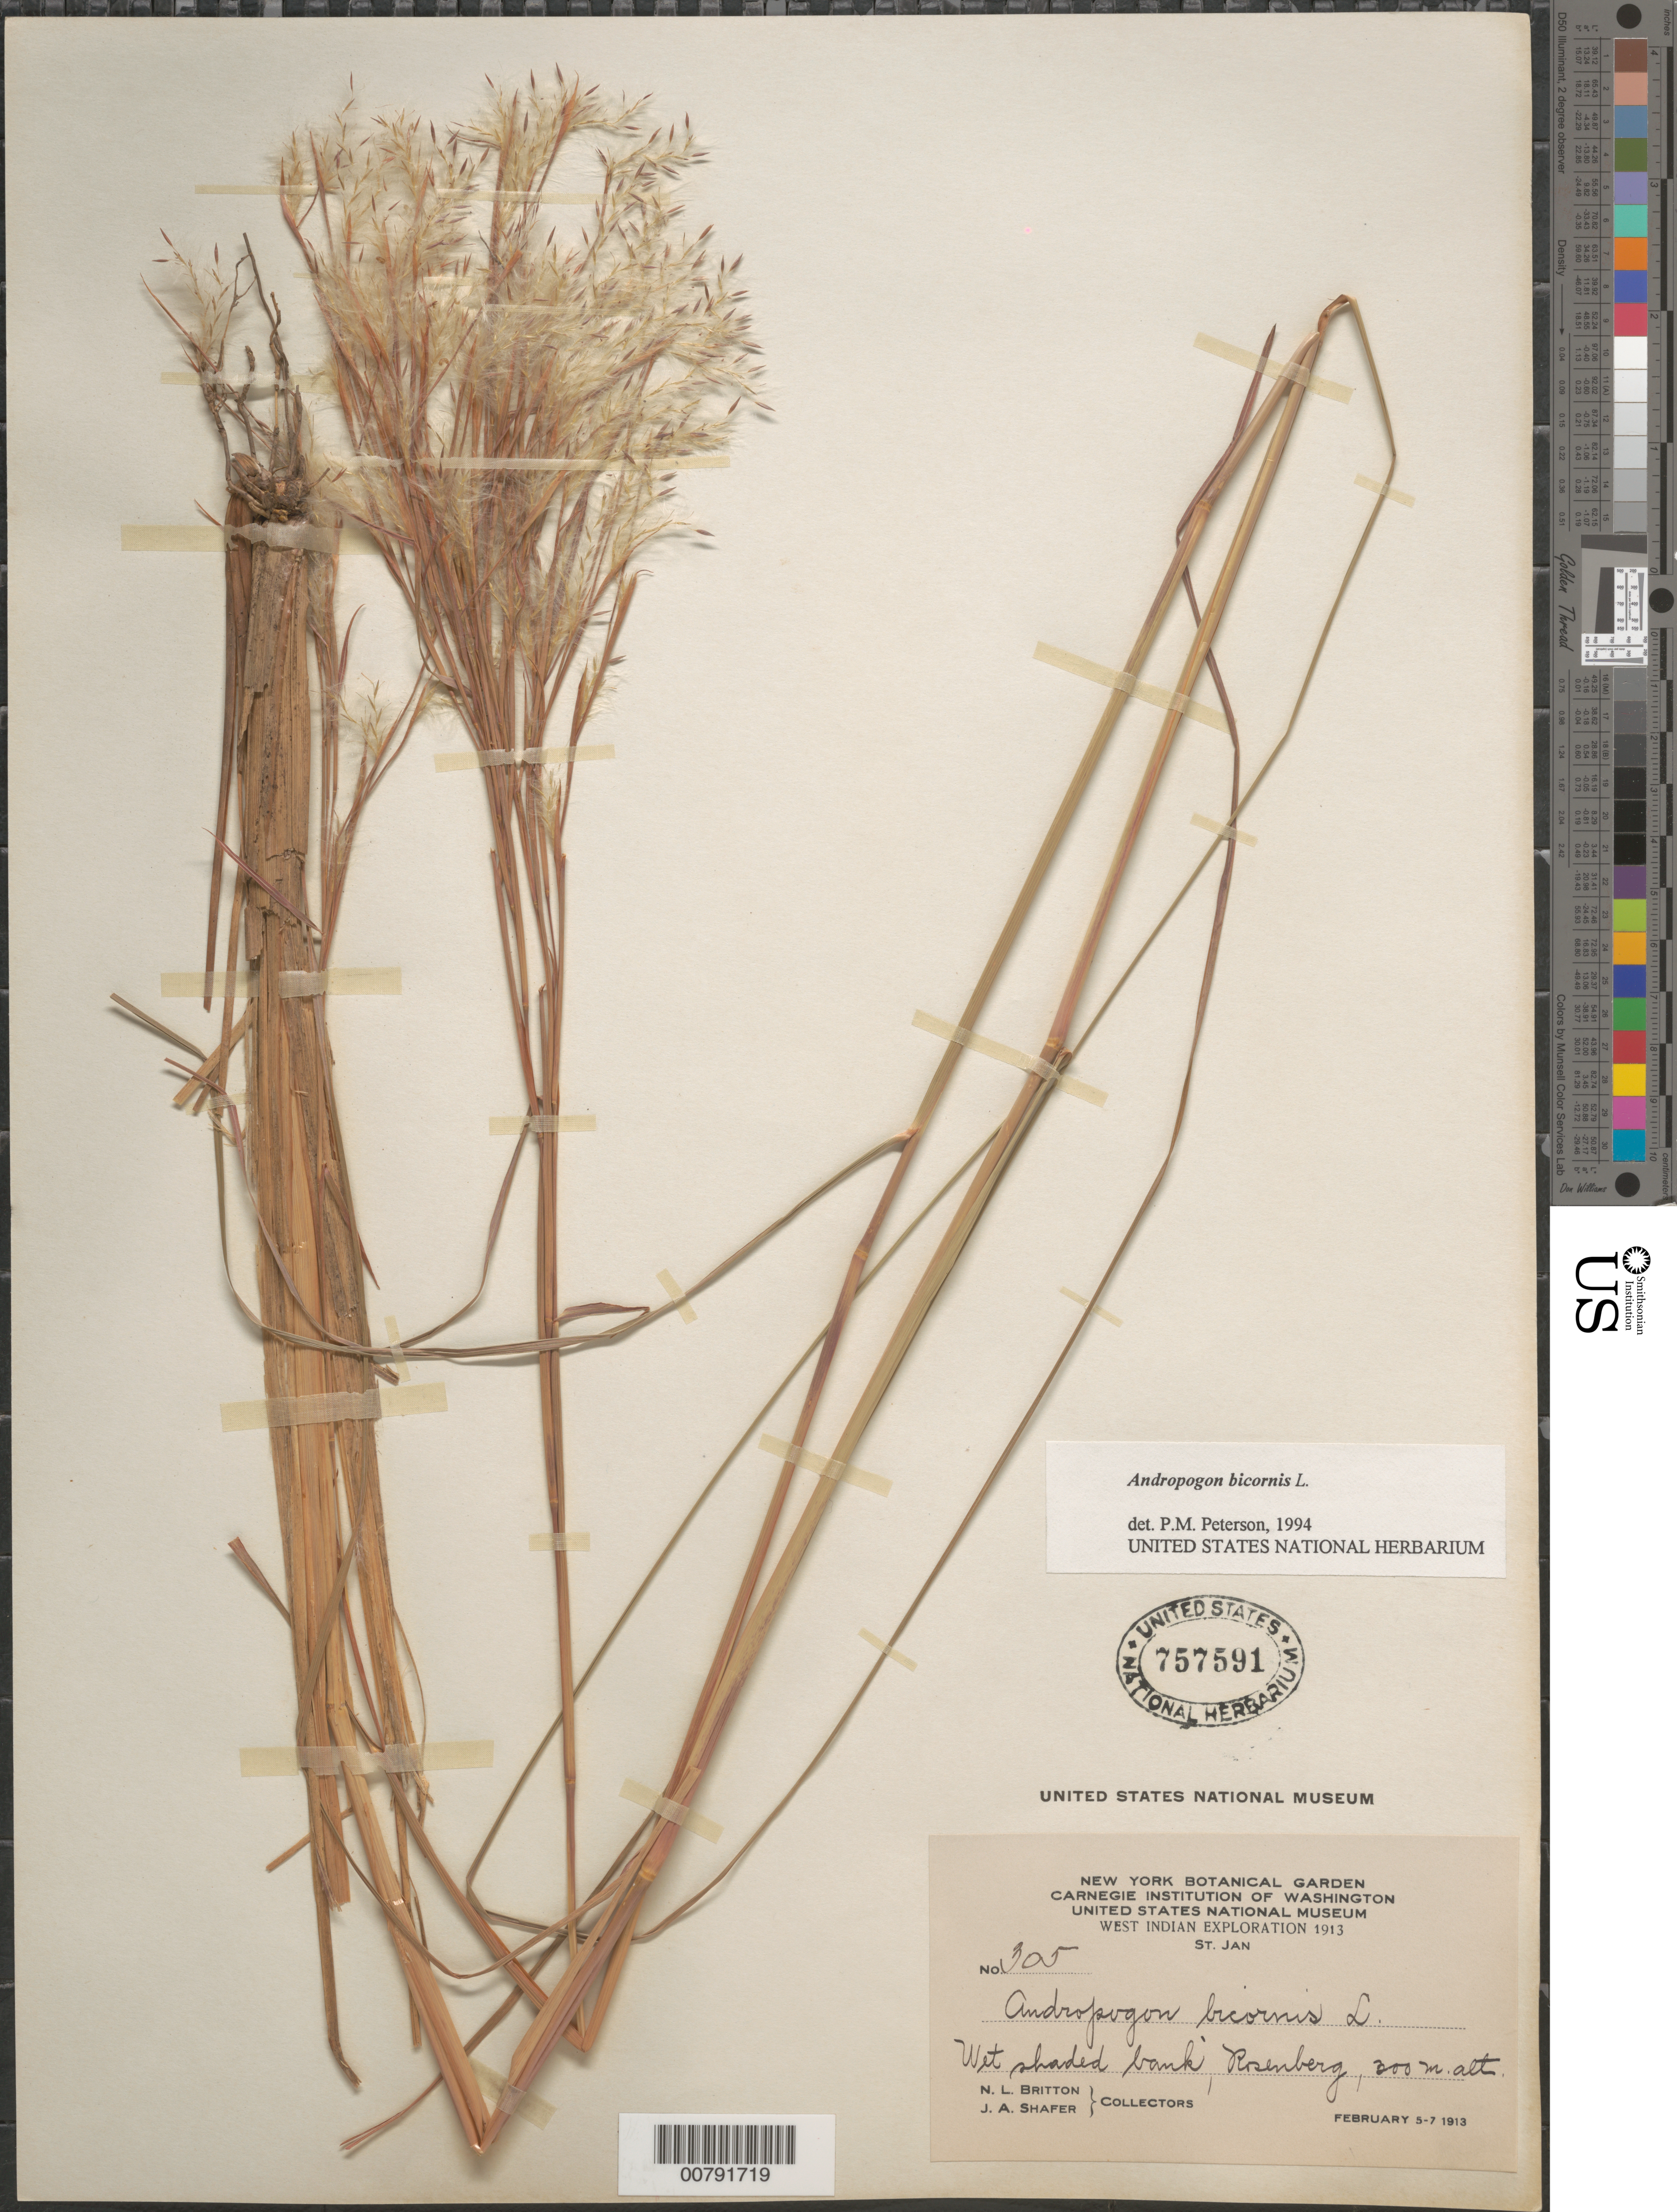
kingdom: Plantae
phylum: Tracheophyta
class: Liliopsida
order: Poales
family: Poaceae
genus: Andropogon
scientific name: Andropogon bicornis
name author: L.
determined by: Peterson, Paul M., (BOT), Smithsonian Institution - National Museum of Natural History (UNITED STATES)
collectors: N. Britton & J. A. Shafer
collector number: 305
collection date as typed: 05 Feb 1913 to 07 Feb 1913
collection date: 1913-02-05/1913-02-07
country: U.S. Virgin Islands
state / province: St. John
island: St. John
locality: Rosenberg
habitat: Wet shaded bank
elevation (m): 300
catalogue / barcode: US 757591